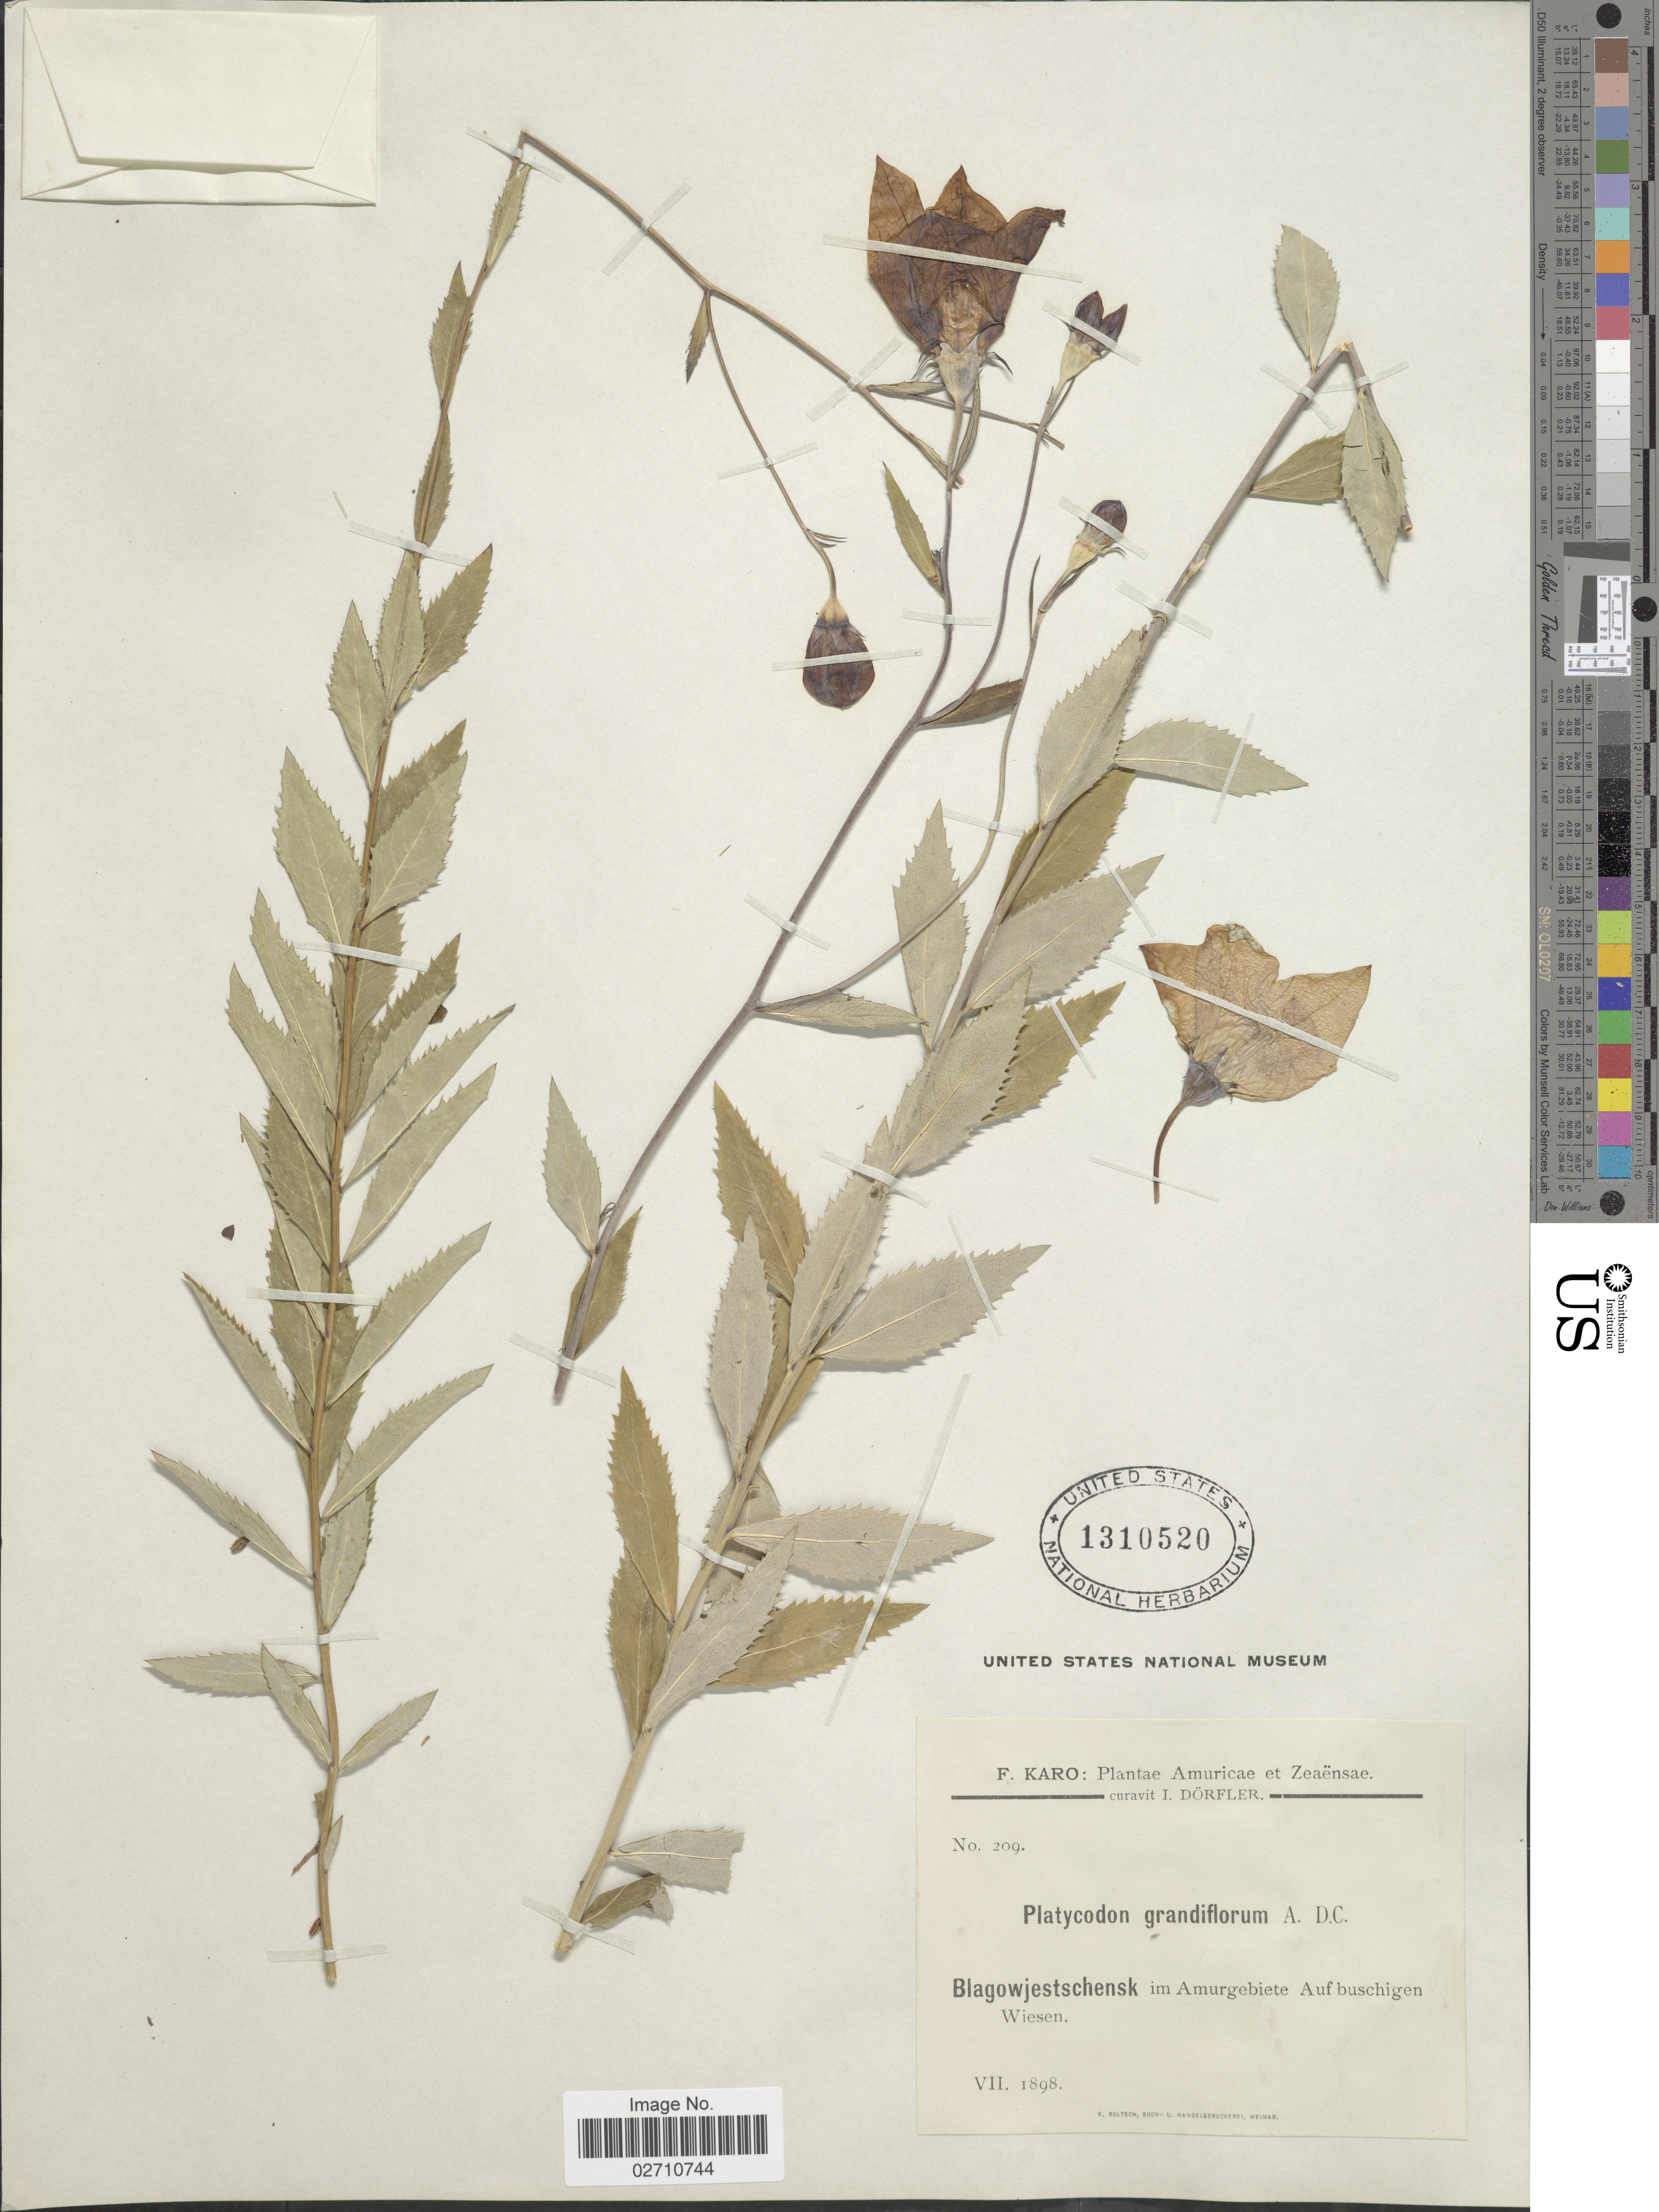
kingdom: Plantae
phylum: Tracheophyta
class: Magnoliopsida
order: Asterales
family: Campanulaceae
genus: Platycodon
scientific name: Platycodon grandiflorus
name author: (Jacq.) A. DC.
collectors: F. Karo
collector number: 209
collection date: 1898-07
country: Russian Federation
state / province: Amur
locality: Blagowjestschensk im Amurgebiete Auf beschigen Wiesen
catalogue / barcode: US 1310520